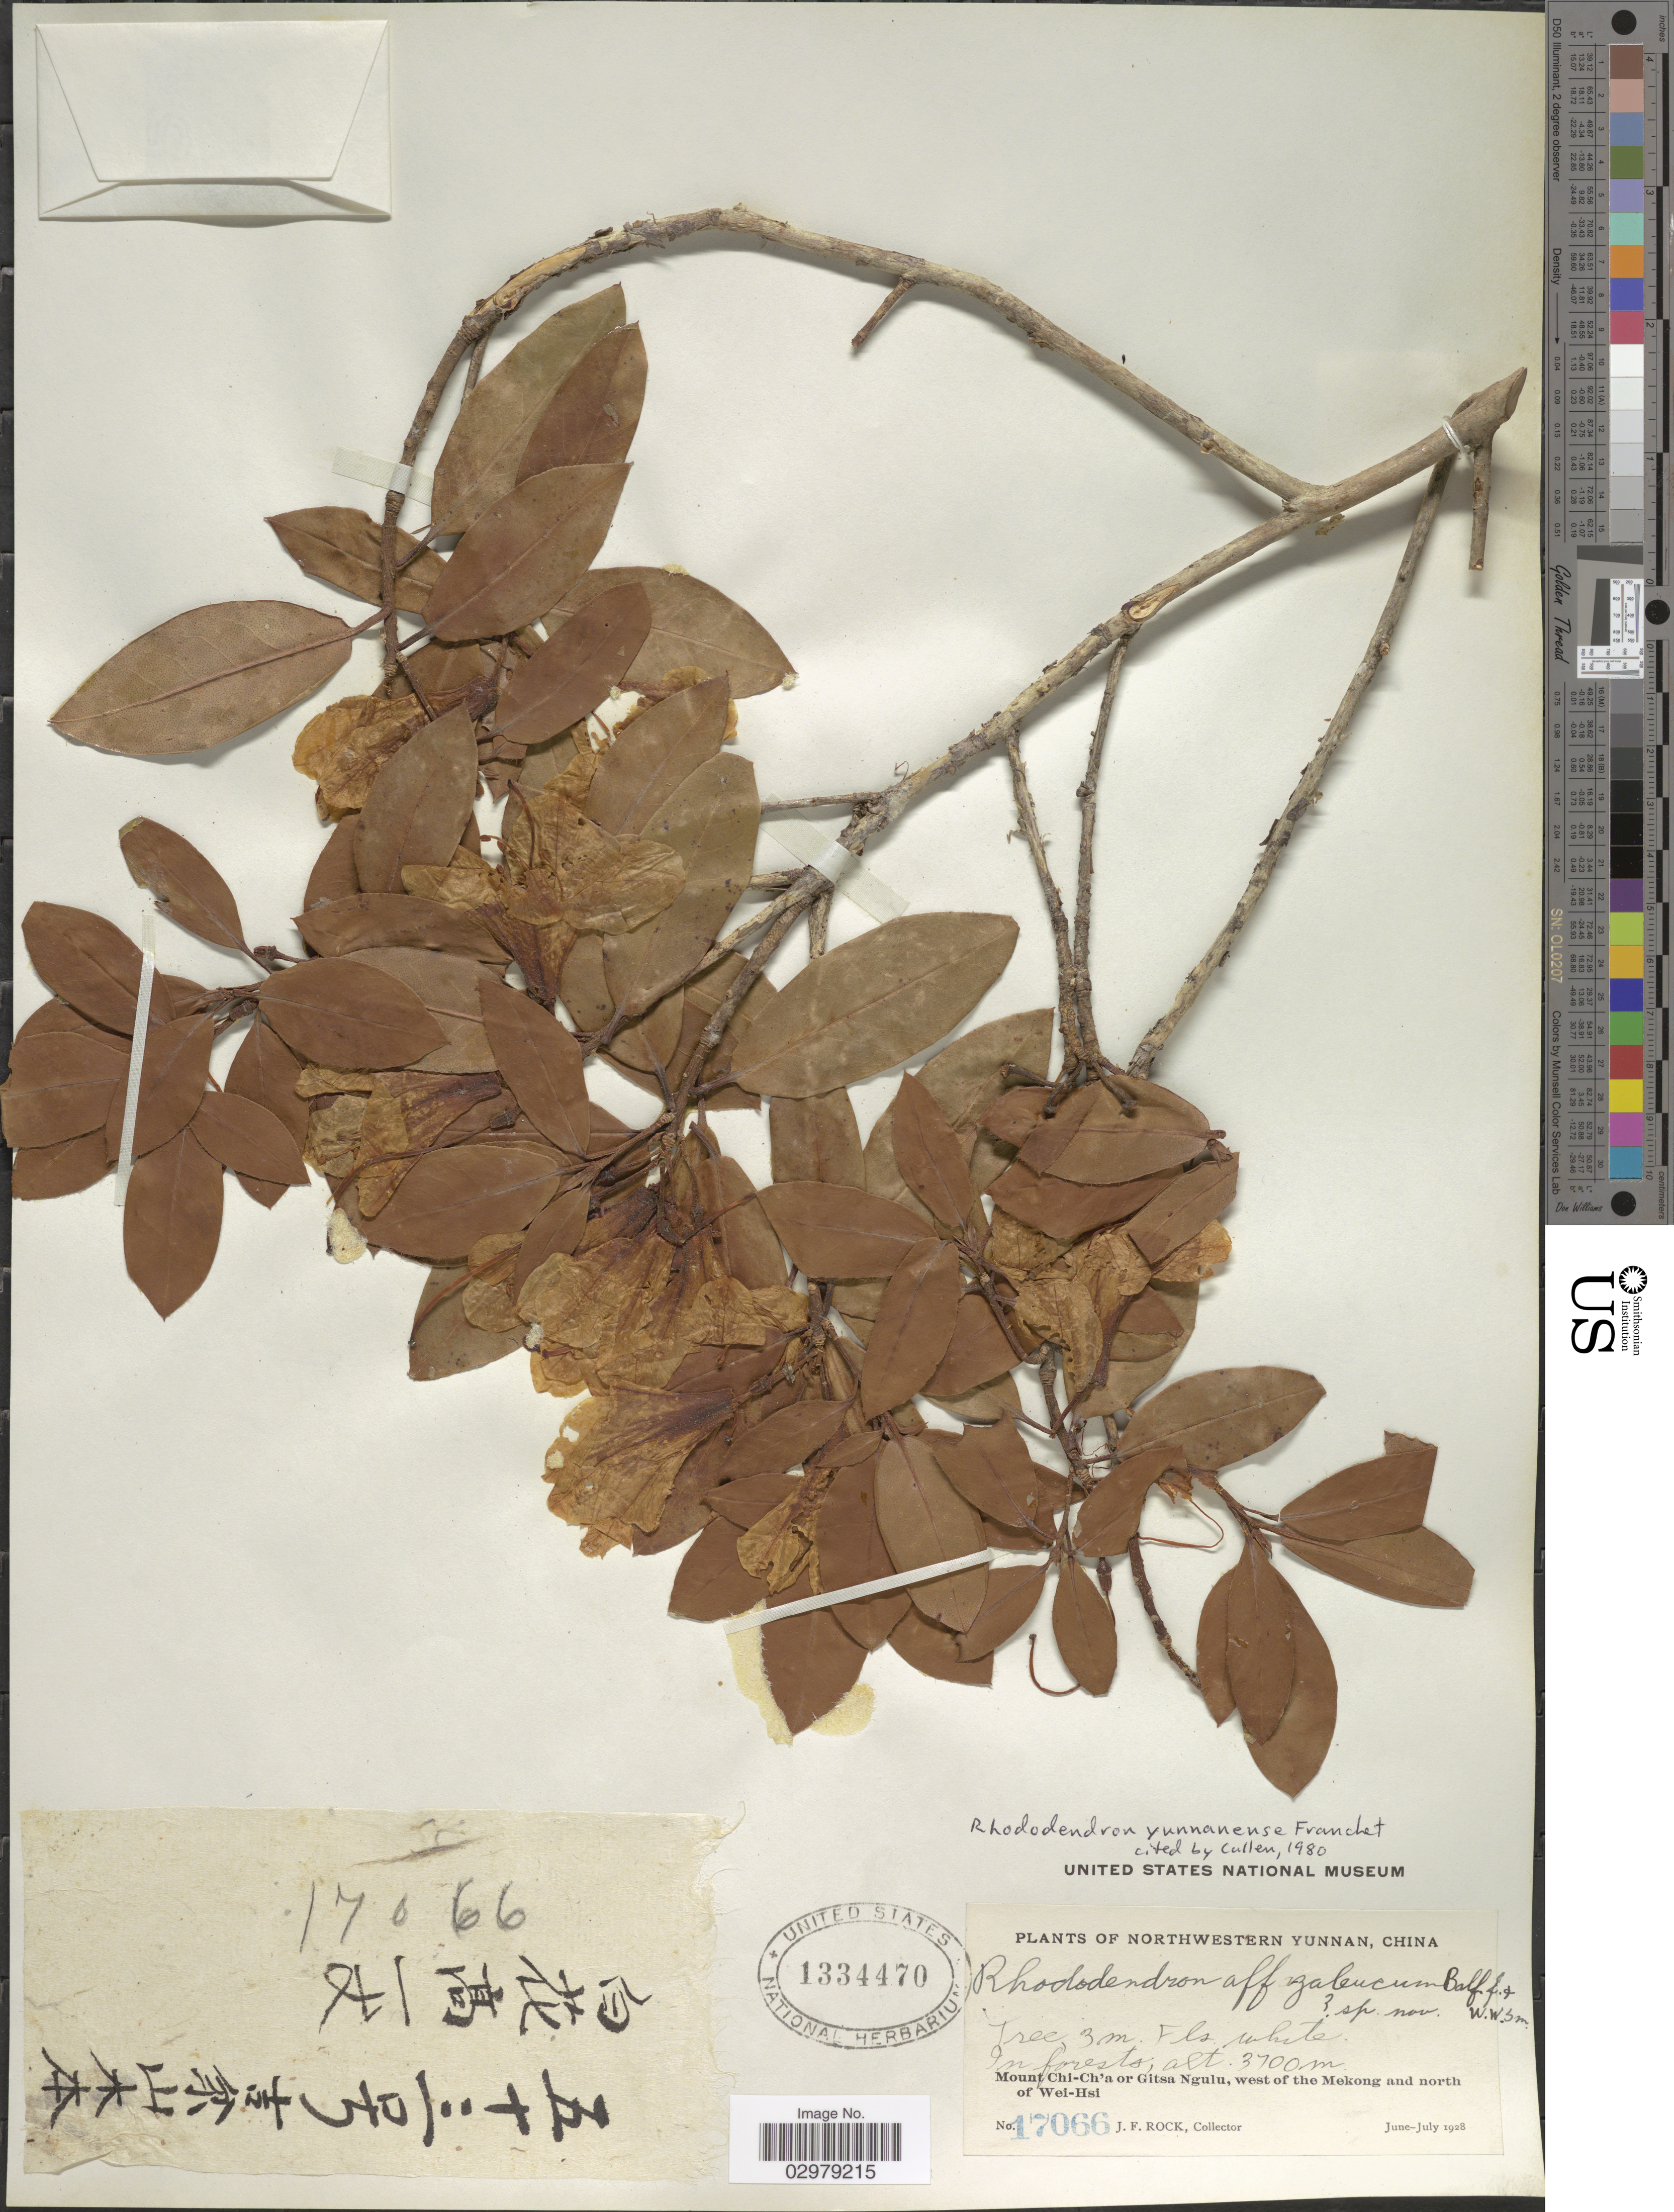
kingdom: Plantae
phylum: Tracheophyta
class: Magnoliopsida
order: Ericales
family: Ericaceae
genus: Rhododendron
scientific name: Rhododendron yunnanense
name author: Franch.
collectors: J. Rock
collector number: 17066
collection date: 1928-06/1928-07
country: China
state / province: Yunnan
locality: Northwestern Yunnan. In forest. Mount Chi-Ch'a or Gitsa Ngulu, west of Mekong and north of Wei-Hsi.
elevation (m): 3700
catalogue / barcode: US 1334470